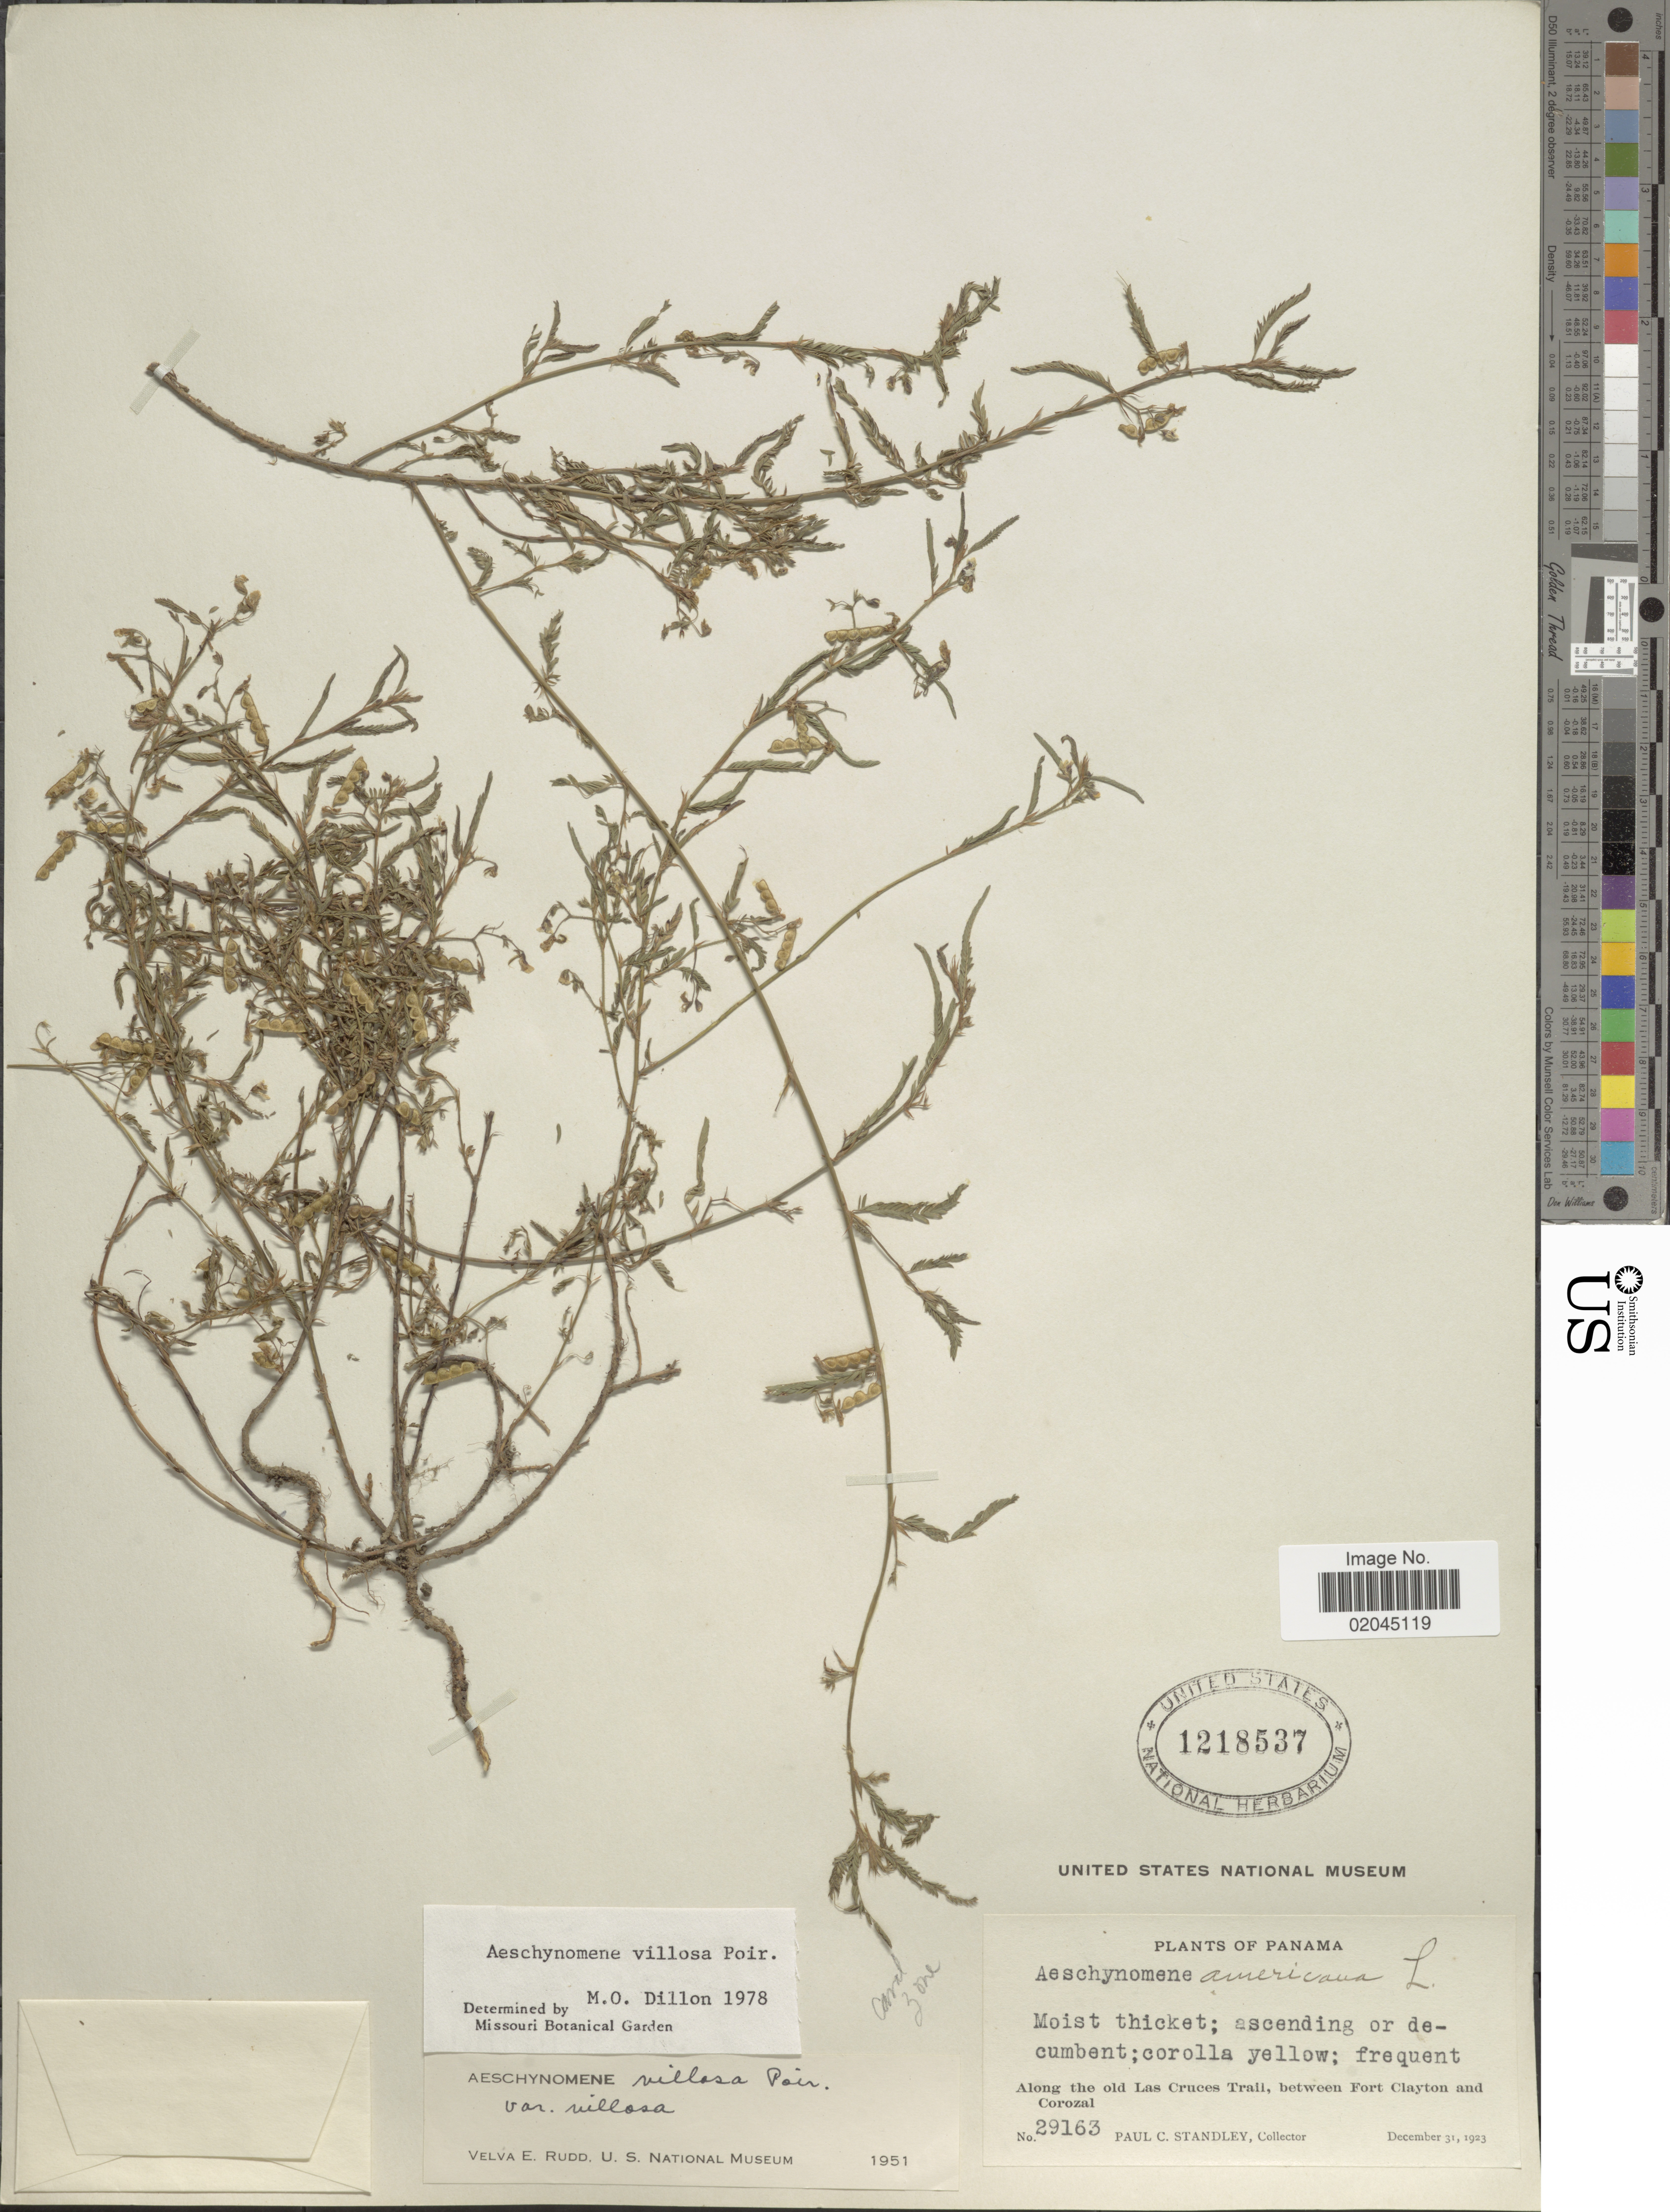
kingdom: Plantae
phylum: Tracheophyta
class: Magnoliopsida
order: Fabales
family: Fabaceae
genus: Aeschynomene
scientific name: Aeschynomene villosa var. villosa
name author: Poir.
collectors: P. C. Standley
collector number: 29163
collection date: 1923-12-31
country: Panama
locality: Along the old Las Cruces Trail, between Fort Clayton and Corozal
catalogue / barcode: US 1218537